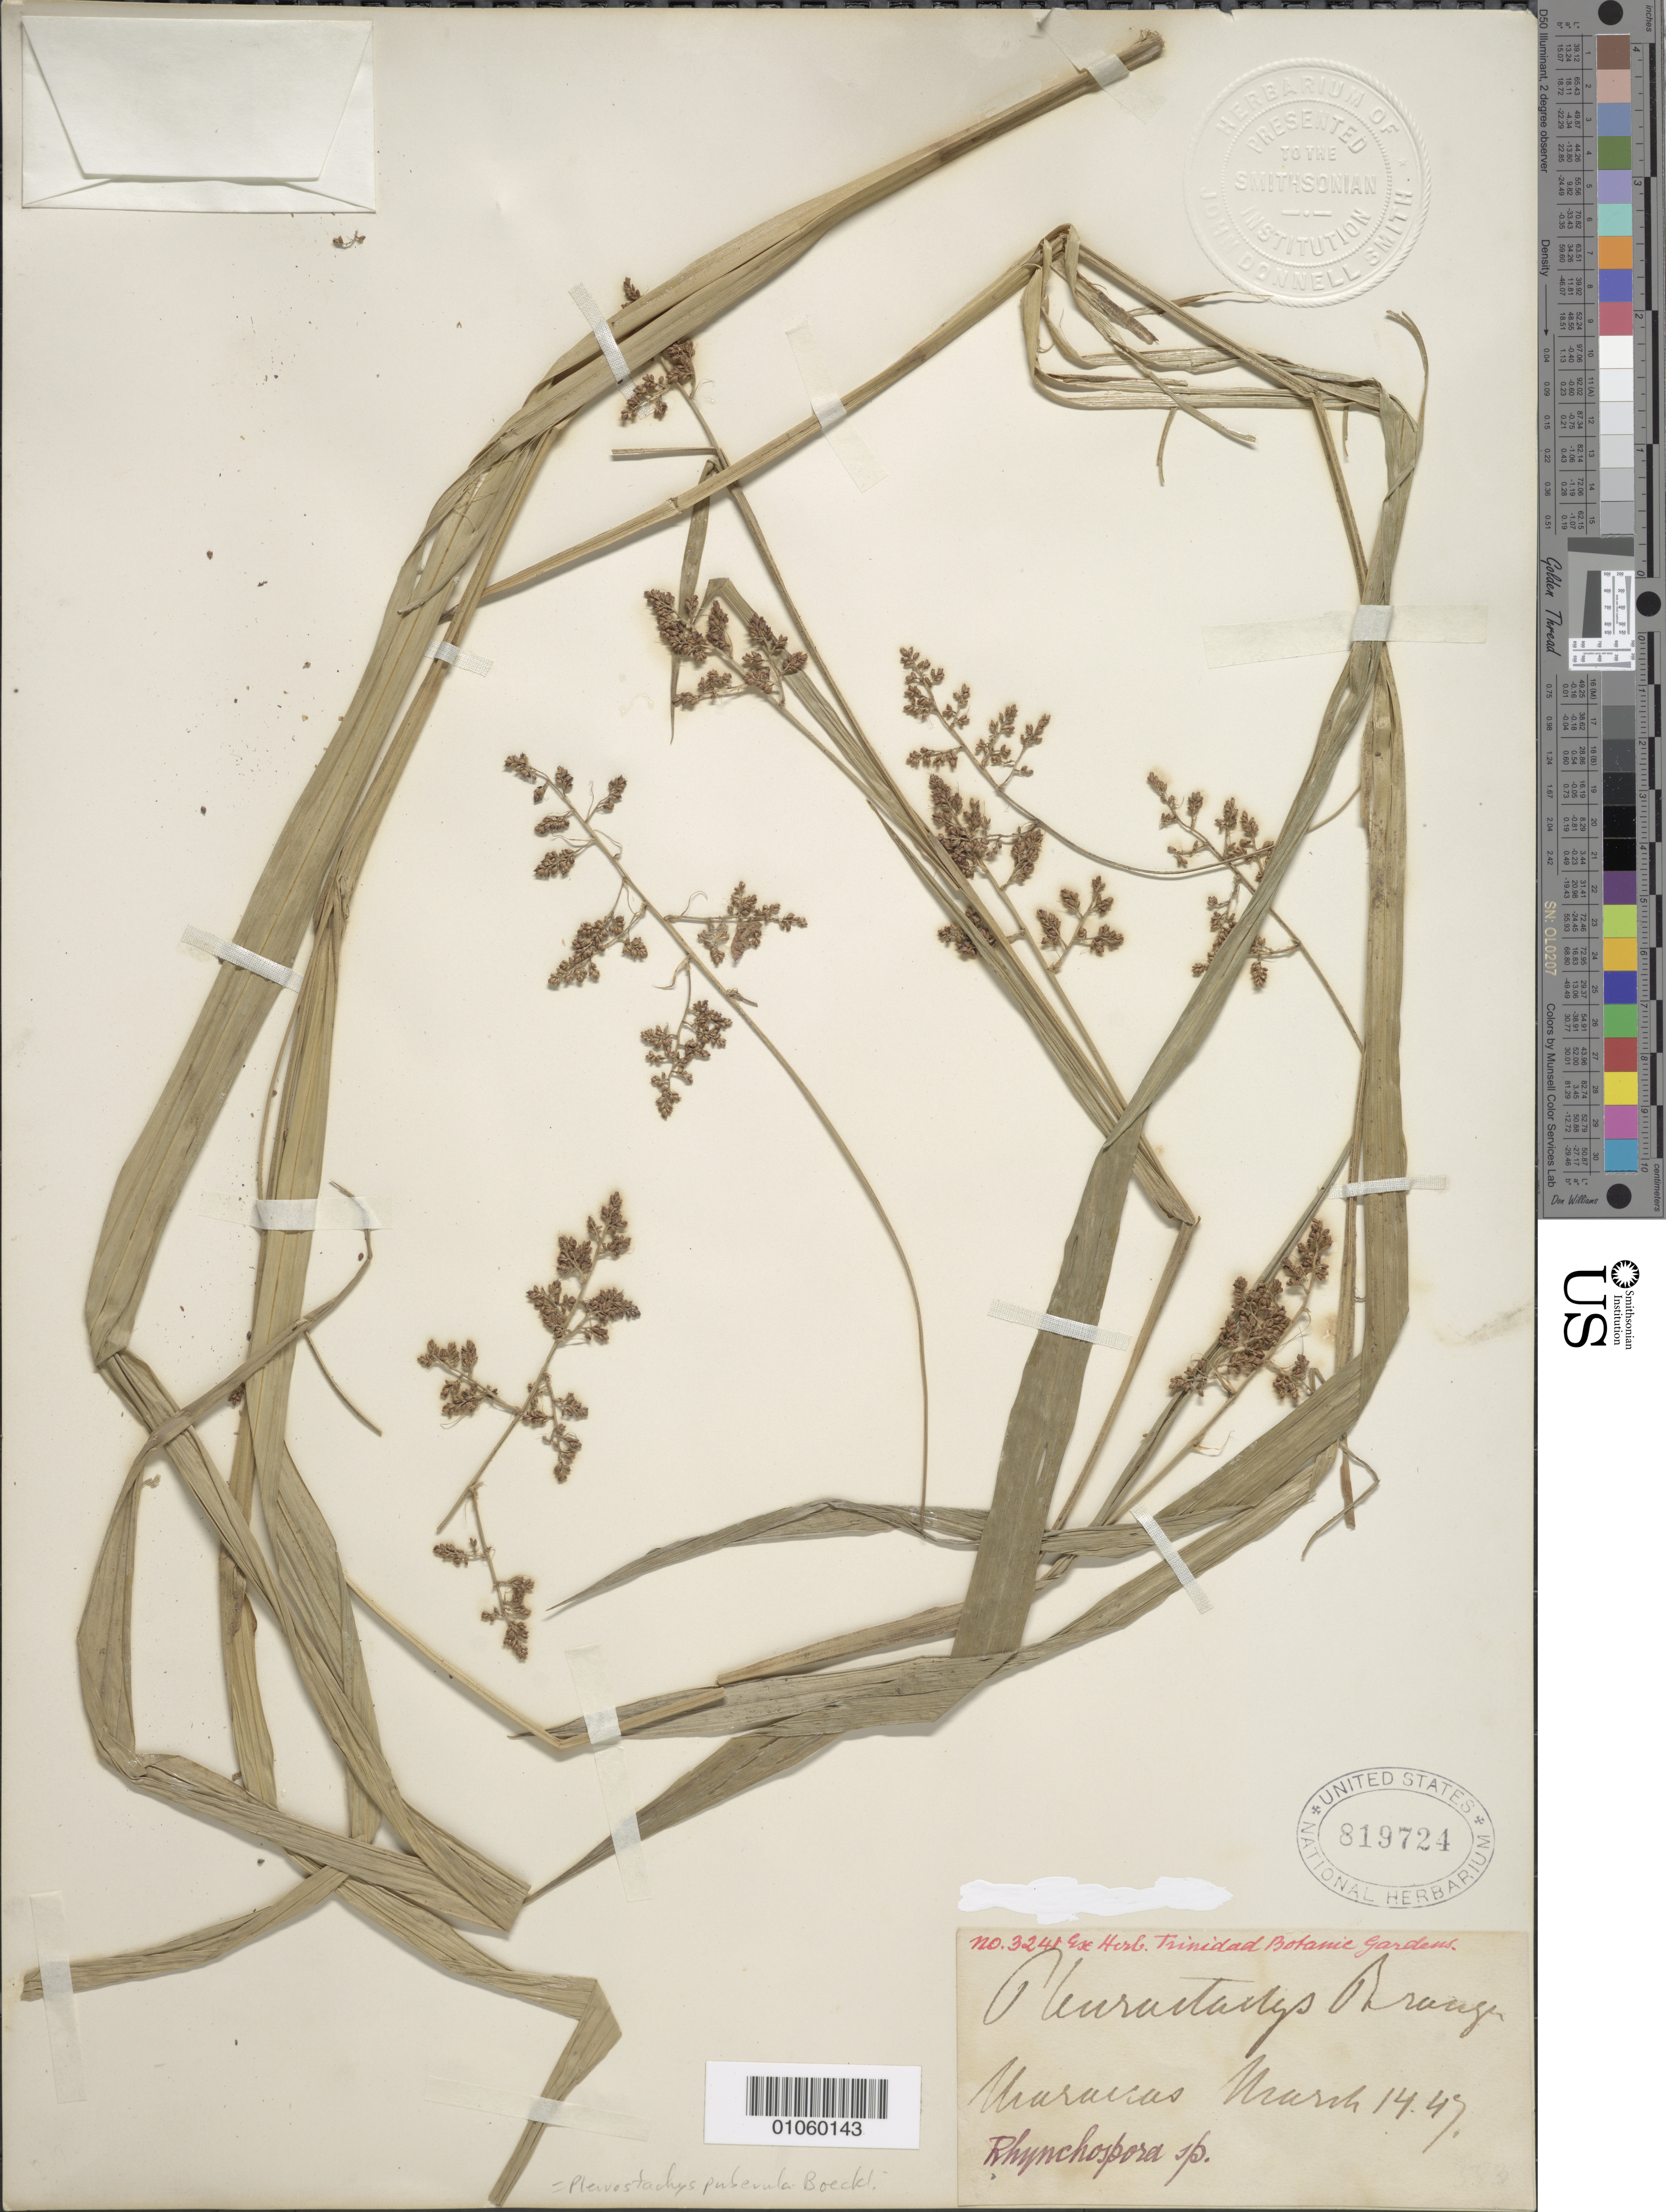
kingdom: Plantae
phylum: Tracheophyta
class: Liliopsida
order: Poales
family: Cyperaceae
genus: Rhynchospora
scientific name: Rhynchospora orbigniana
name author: (Brongn.) L.B. Sm.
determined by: Strong, M. T., (US), Smithsonian Institution - National Museum of Natural History (UNITED STATES)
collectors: ex herb. Bot. Gard. Trinidad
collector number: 3241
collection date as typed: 14 Mar 1847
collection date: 1847-03-14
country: Trinidad and Tobago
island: Trinidad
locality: Maracas.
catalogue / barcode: US 819724